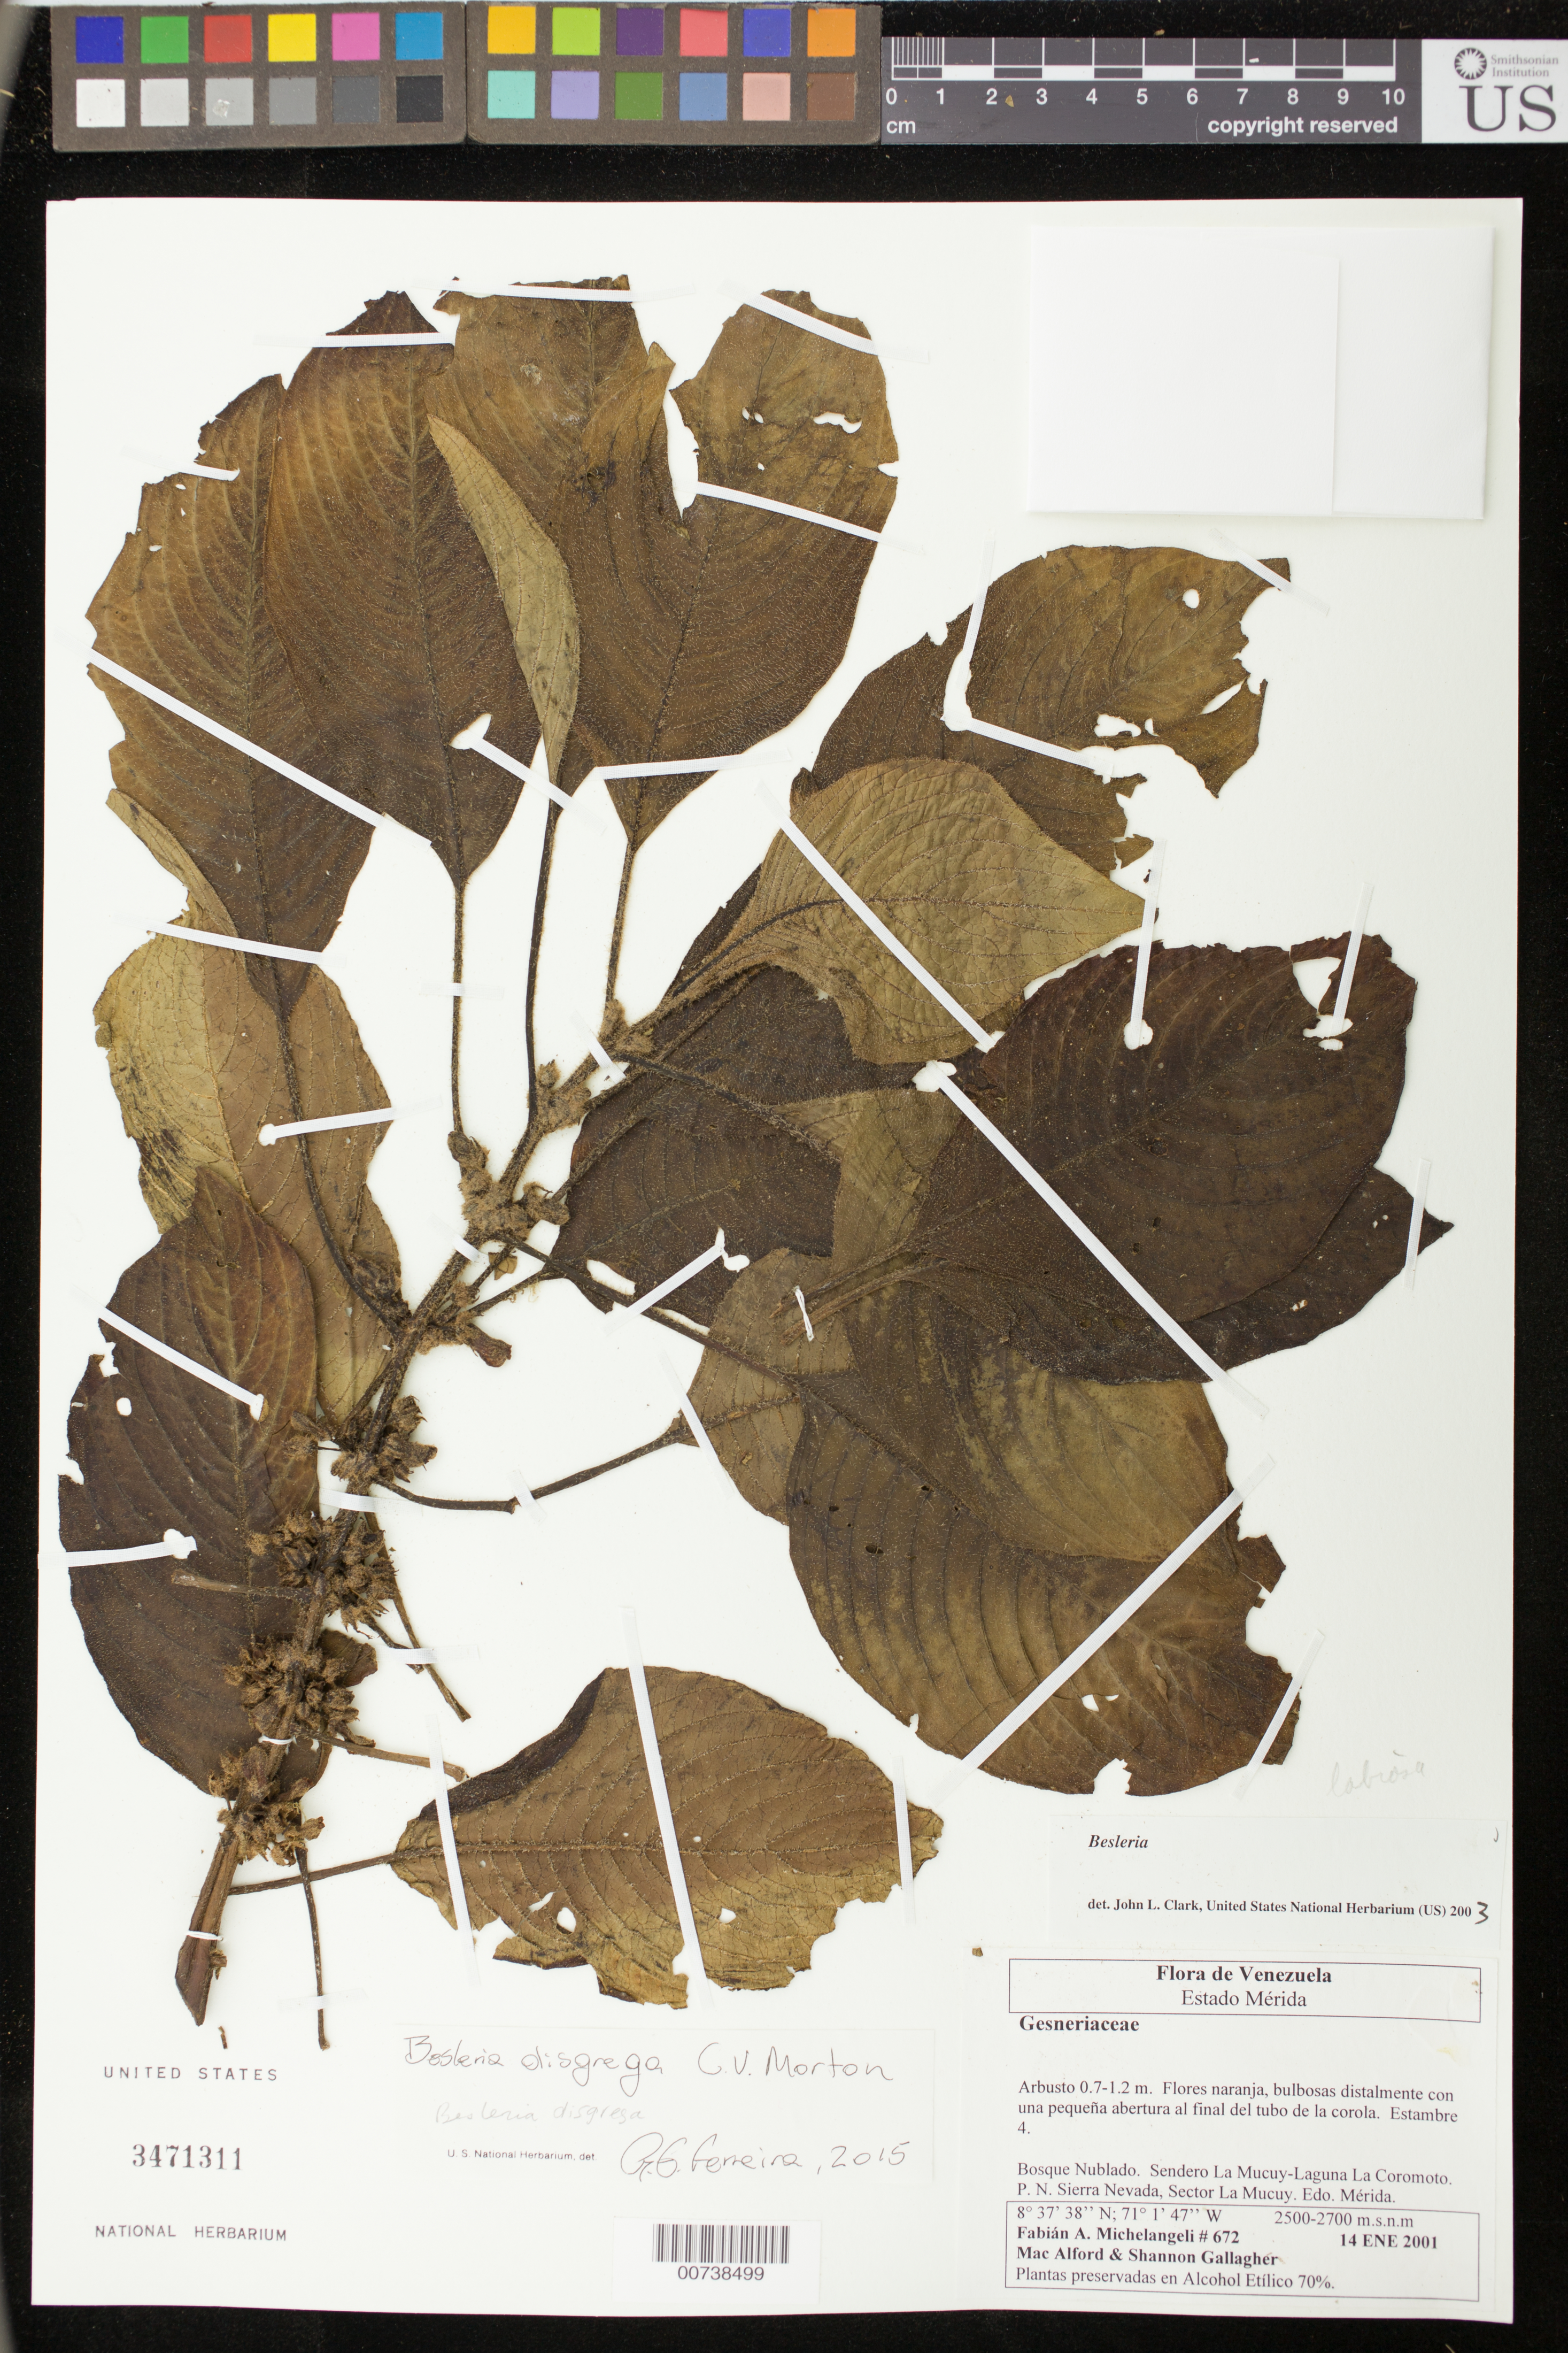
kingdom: Plantae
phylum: Tracheophyta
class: Magnoliopsida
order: Lamiales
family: Gesneriaceae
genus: Besleria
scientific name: Besleria disgrega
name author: C.V. Morton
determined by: Ferreira, G. E.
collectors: F. A. Michelangeli, M. Alford & S. Gallagher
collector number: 672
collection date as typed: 14 Jan 2001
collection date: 2001-01-14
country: Venezuela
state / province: Mérida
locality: Sendero La Mucuy-Laguna La Coromoto, P.N. Sierra Nevada, Sector La Mucuy, Edo. Mérida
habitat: Bosque nublado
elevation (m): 2500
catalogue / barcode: US 3471311